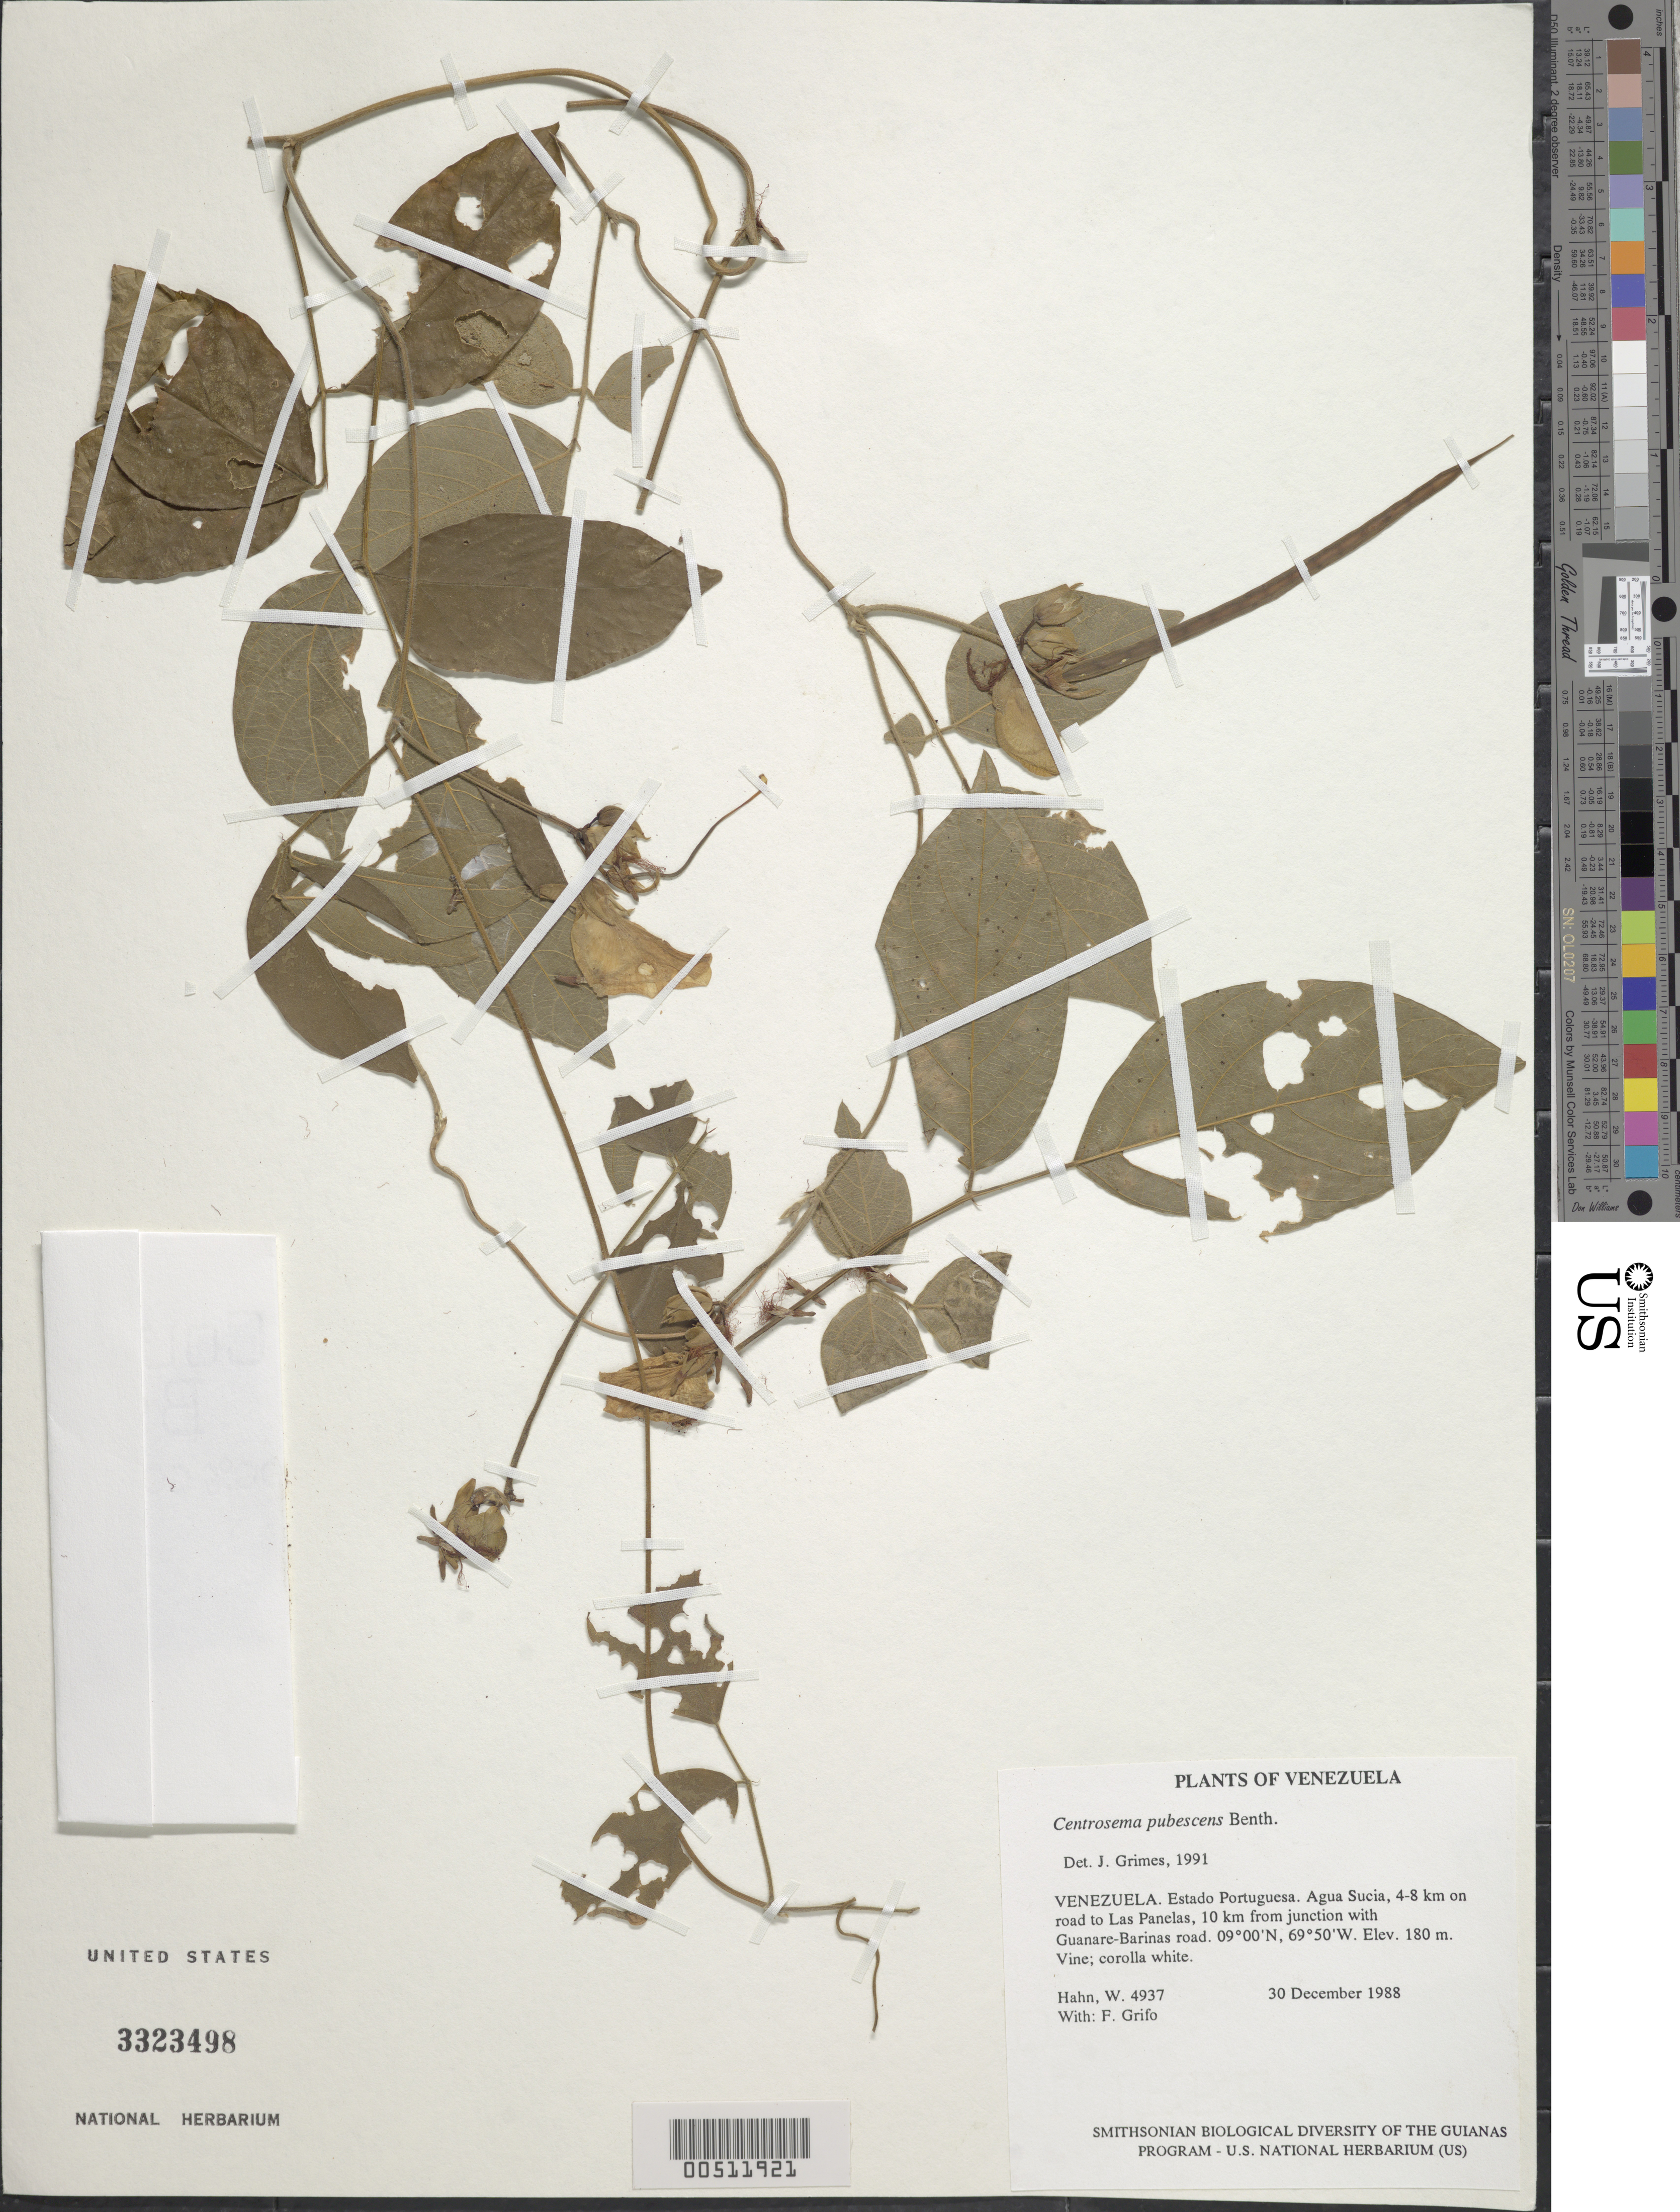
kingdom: Plantae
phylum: Tracheophyta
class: Magnoliopsida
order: Fabales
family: Fabaceae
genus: Centrosema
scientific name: Centrosema pubescens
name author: Benth.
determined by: Grimes, J.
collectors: W. Hahn & F. Grifo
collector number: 4937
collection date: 1988-12-30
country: Venezuela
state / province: Portuguesa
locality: Agua Sucia, 4-8 km on road to Las Panelas, 10 km from junction with Guanare-Barinas road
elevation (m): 180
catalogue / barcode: US 3323498